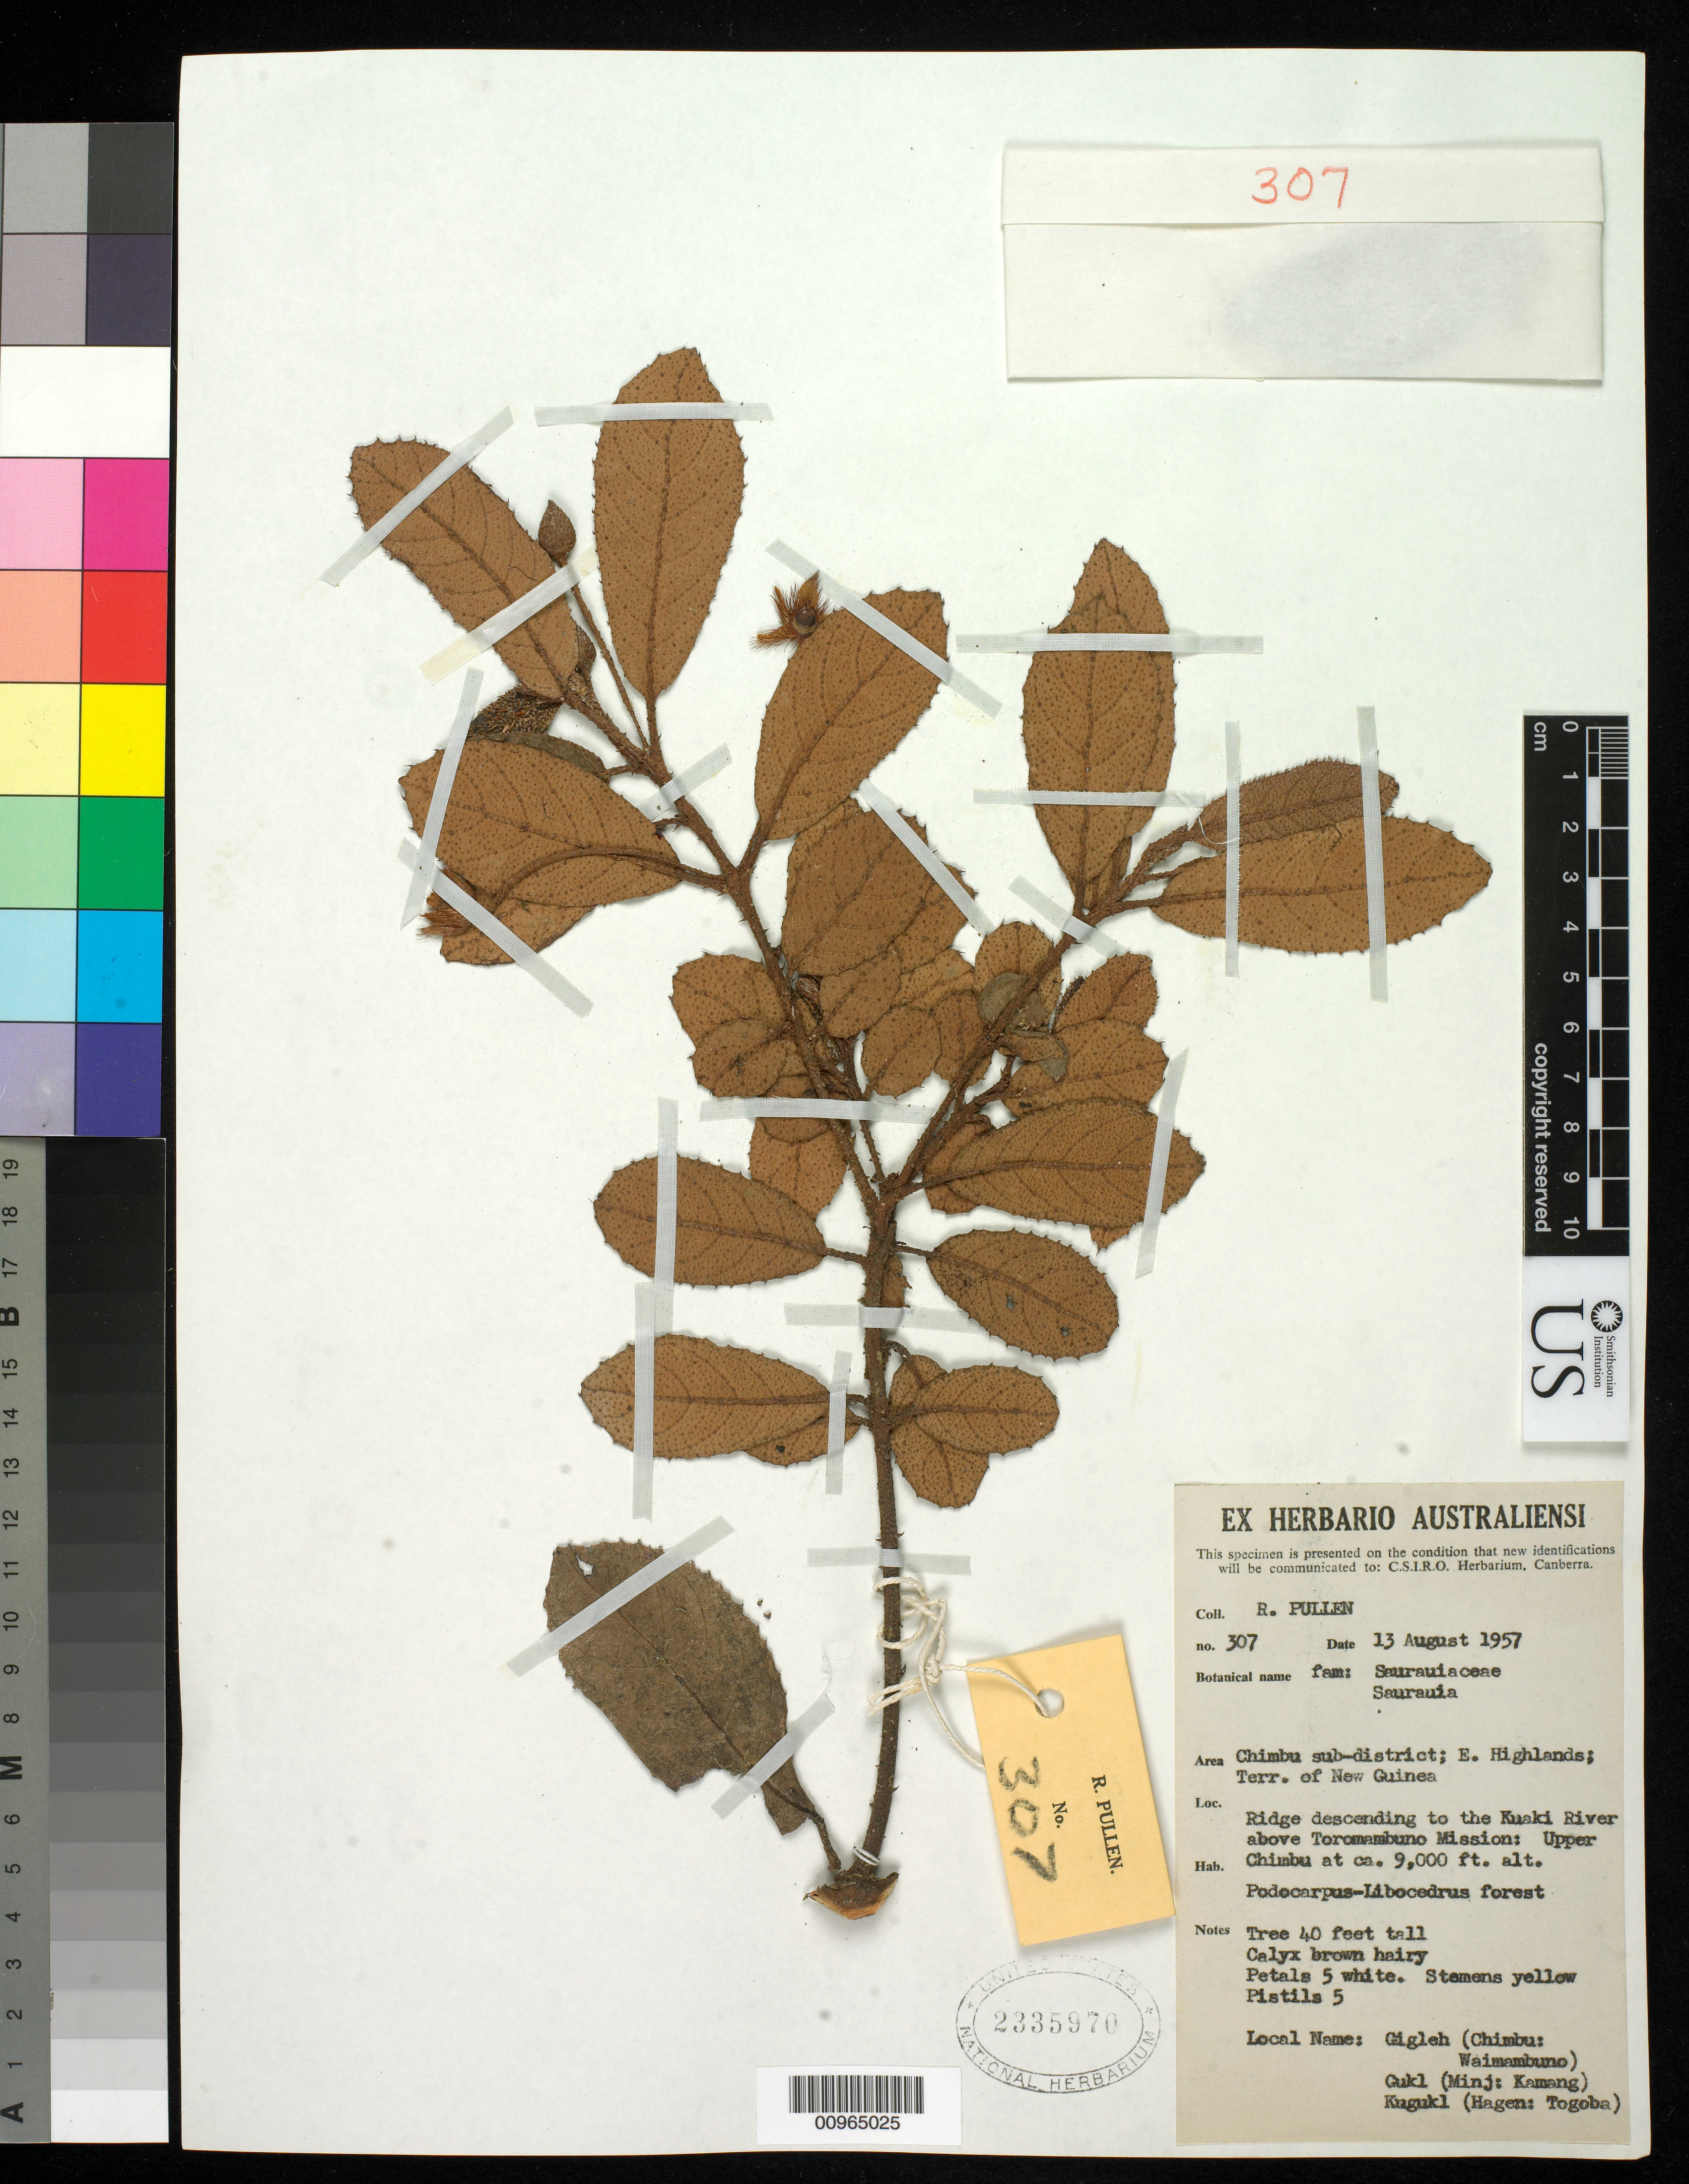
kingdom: Plantae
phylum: Tracheophyta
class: Magnoliopsida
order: Ericales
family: Actinidiaceae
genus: Saurauia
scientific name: Saurauia sp.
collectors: R. Pullen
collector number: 307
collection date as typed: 13 Aug 1957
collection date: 1957-08-13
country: Papua New Guinea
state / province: Eastern Highlands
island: New Guinea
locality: Ridge descending to the Kuaki River above Toromambuno Mission: Upper Chimbu.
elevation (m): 2743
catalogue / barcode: US 2335970